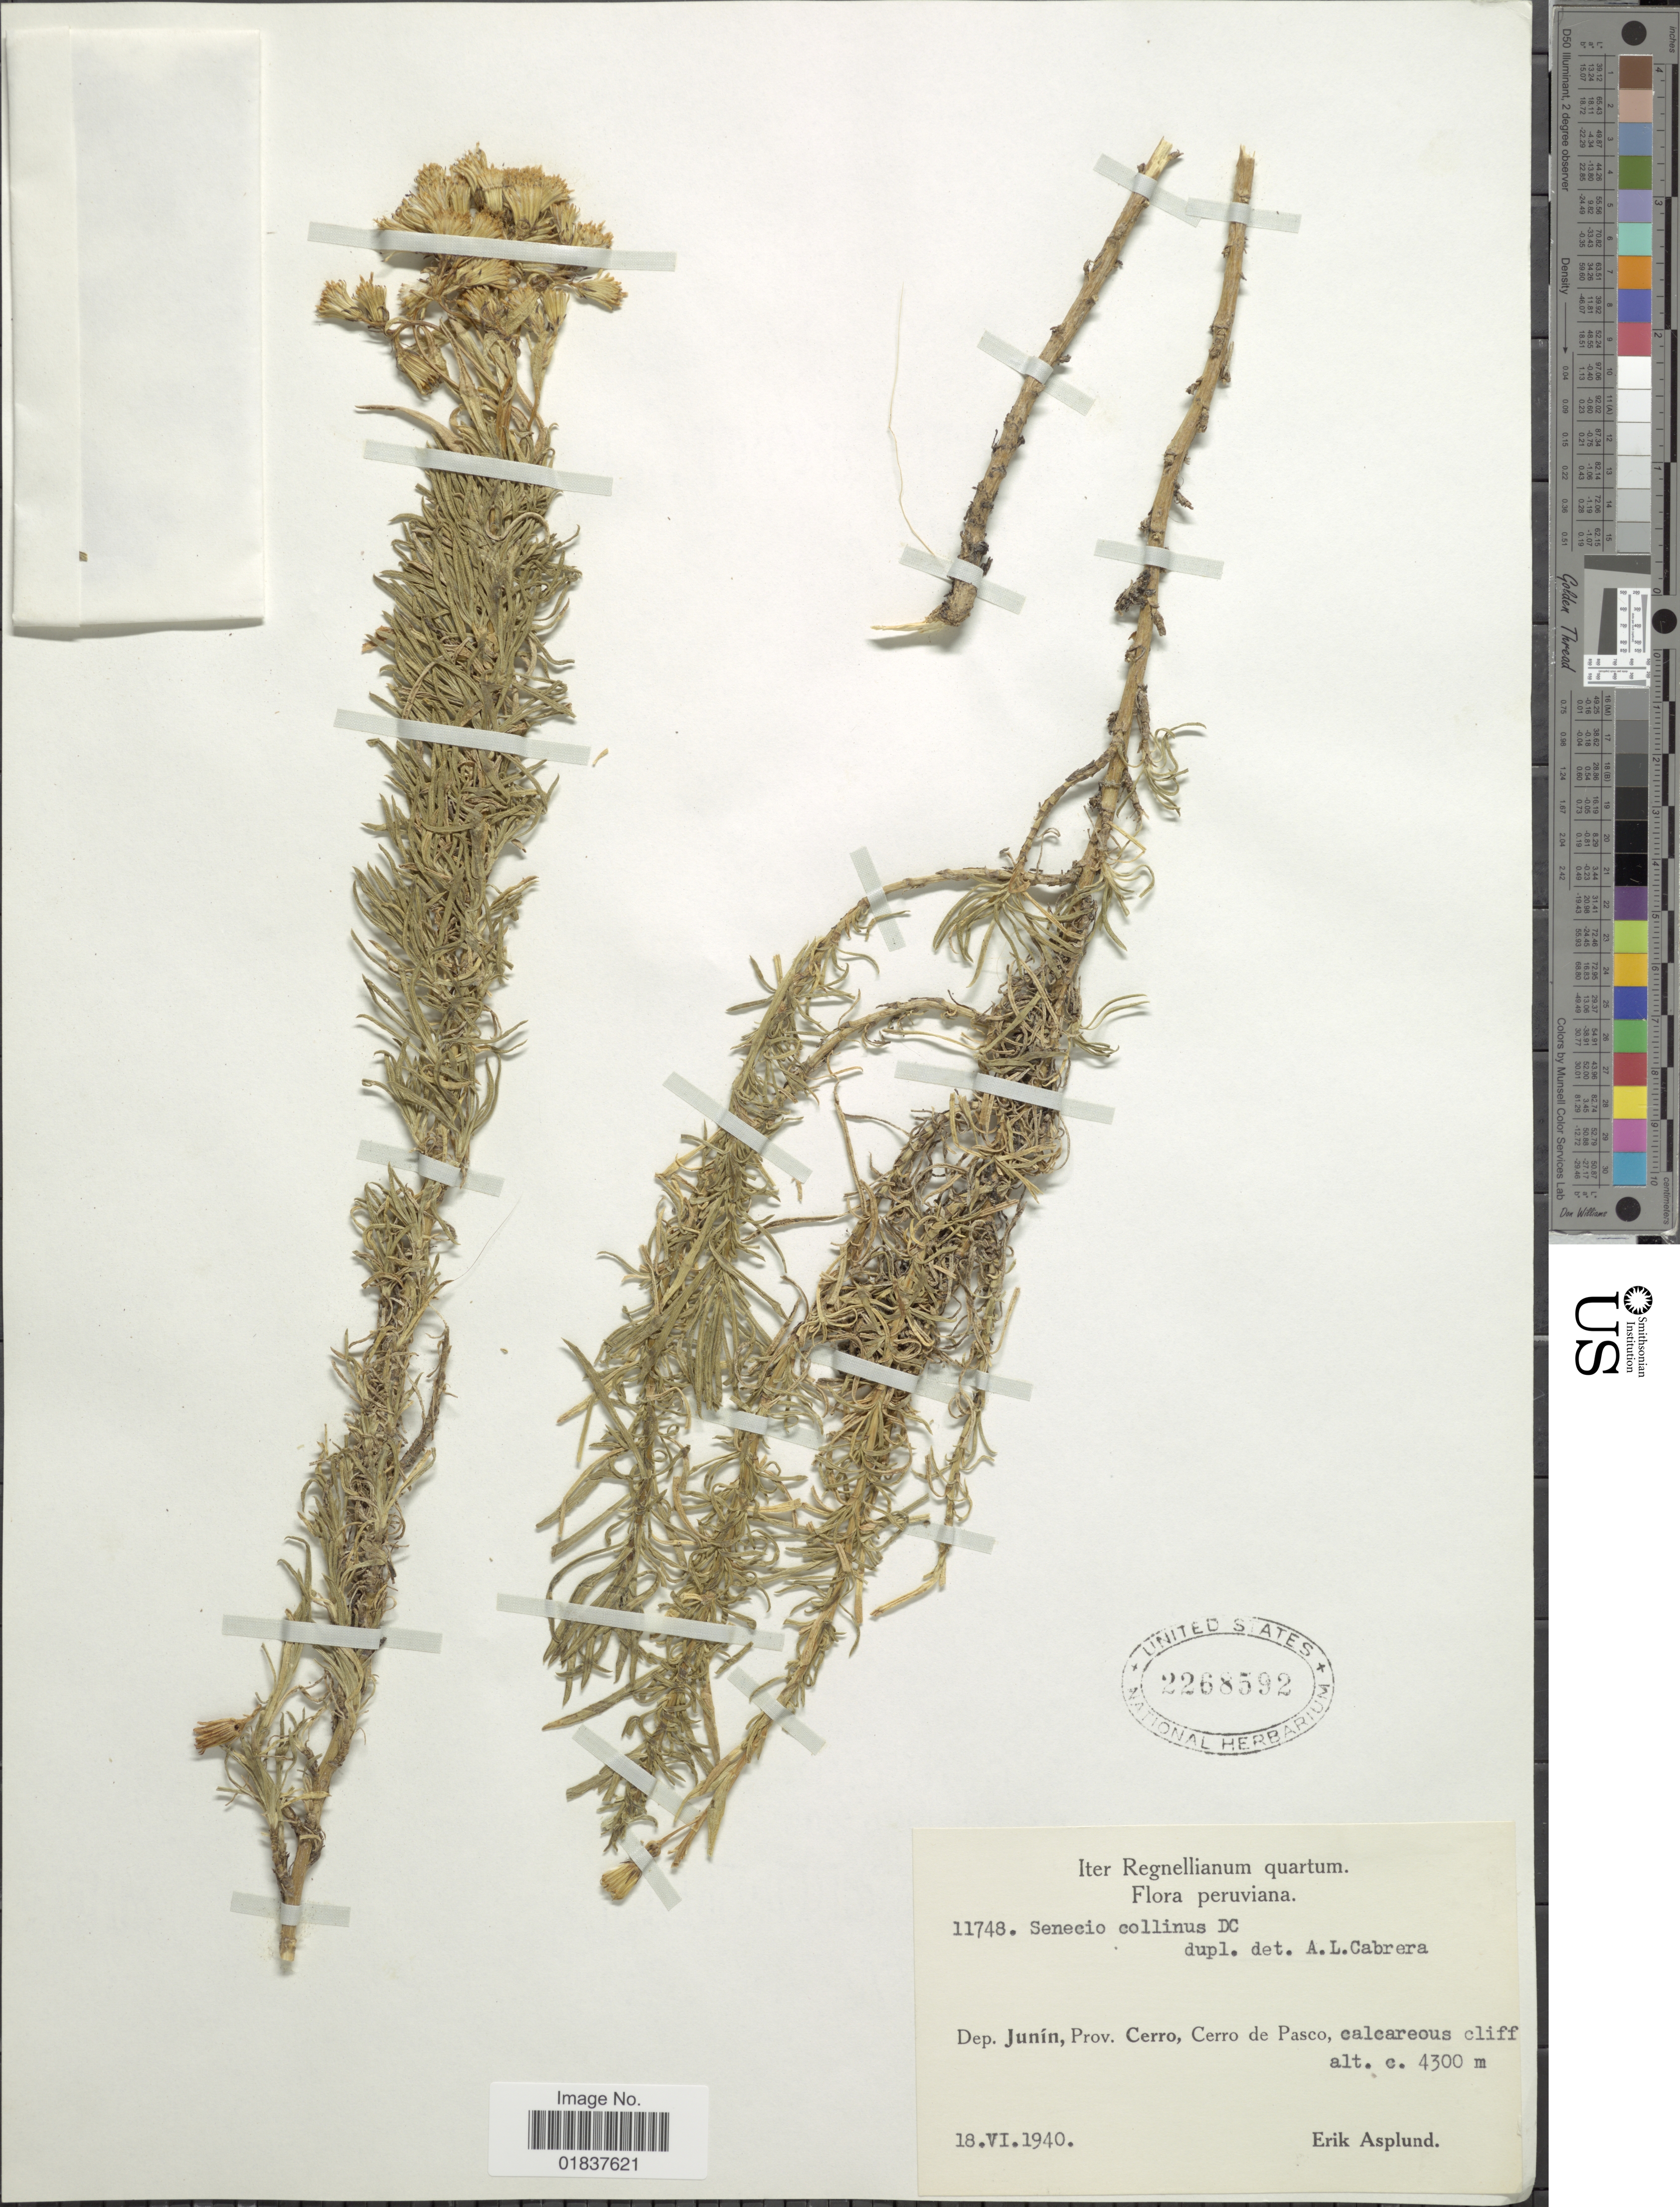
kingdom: Plantae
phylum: Tracheophyta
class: Magnoliopsida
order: Asterales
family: Asteraceae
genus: Senecio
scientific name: Senecio collinus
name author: DC.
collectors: E. Asplund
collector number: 11748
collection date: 1940-06-18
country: Peru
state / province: Junín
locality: Prov. Cerro, Cerro de Pasco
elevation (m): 4300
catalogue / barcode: US 2268592